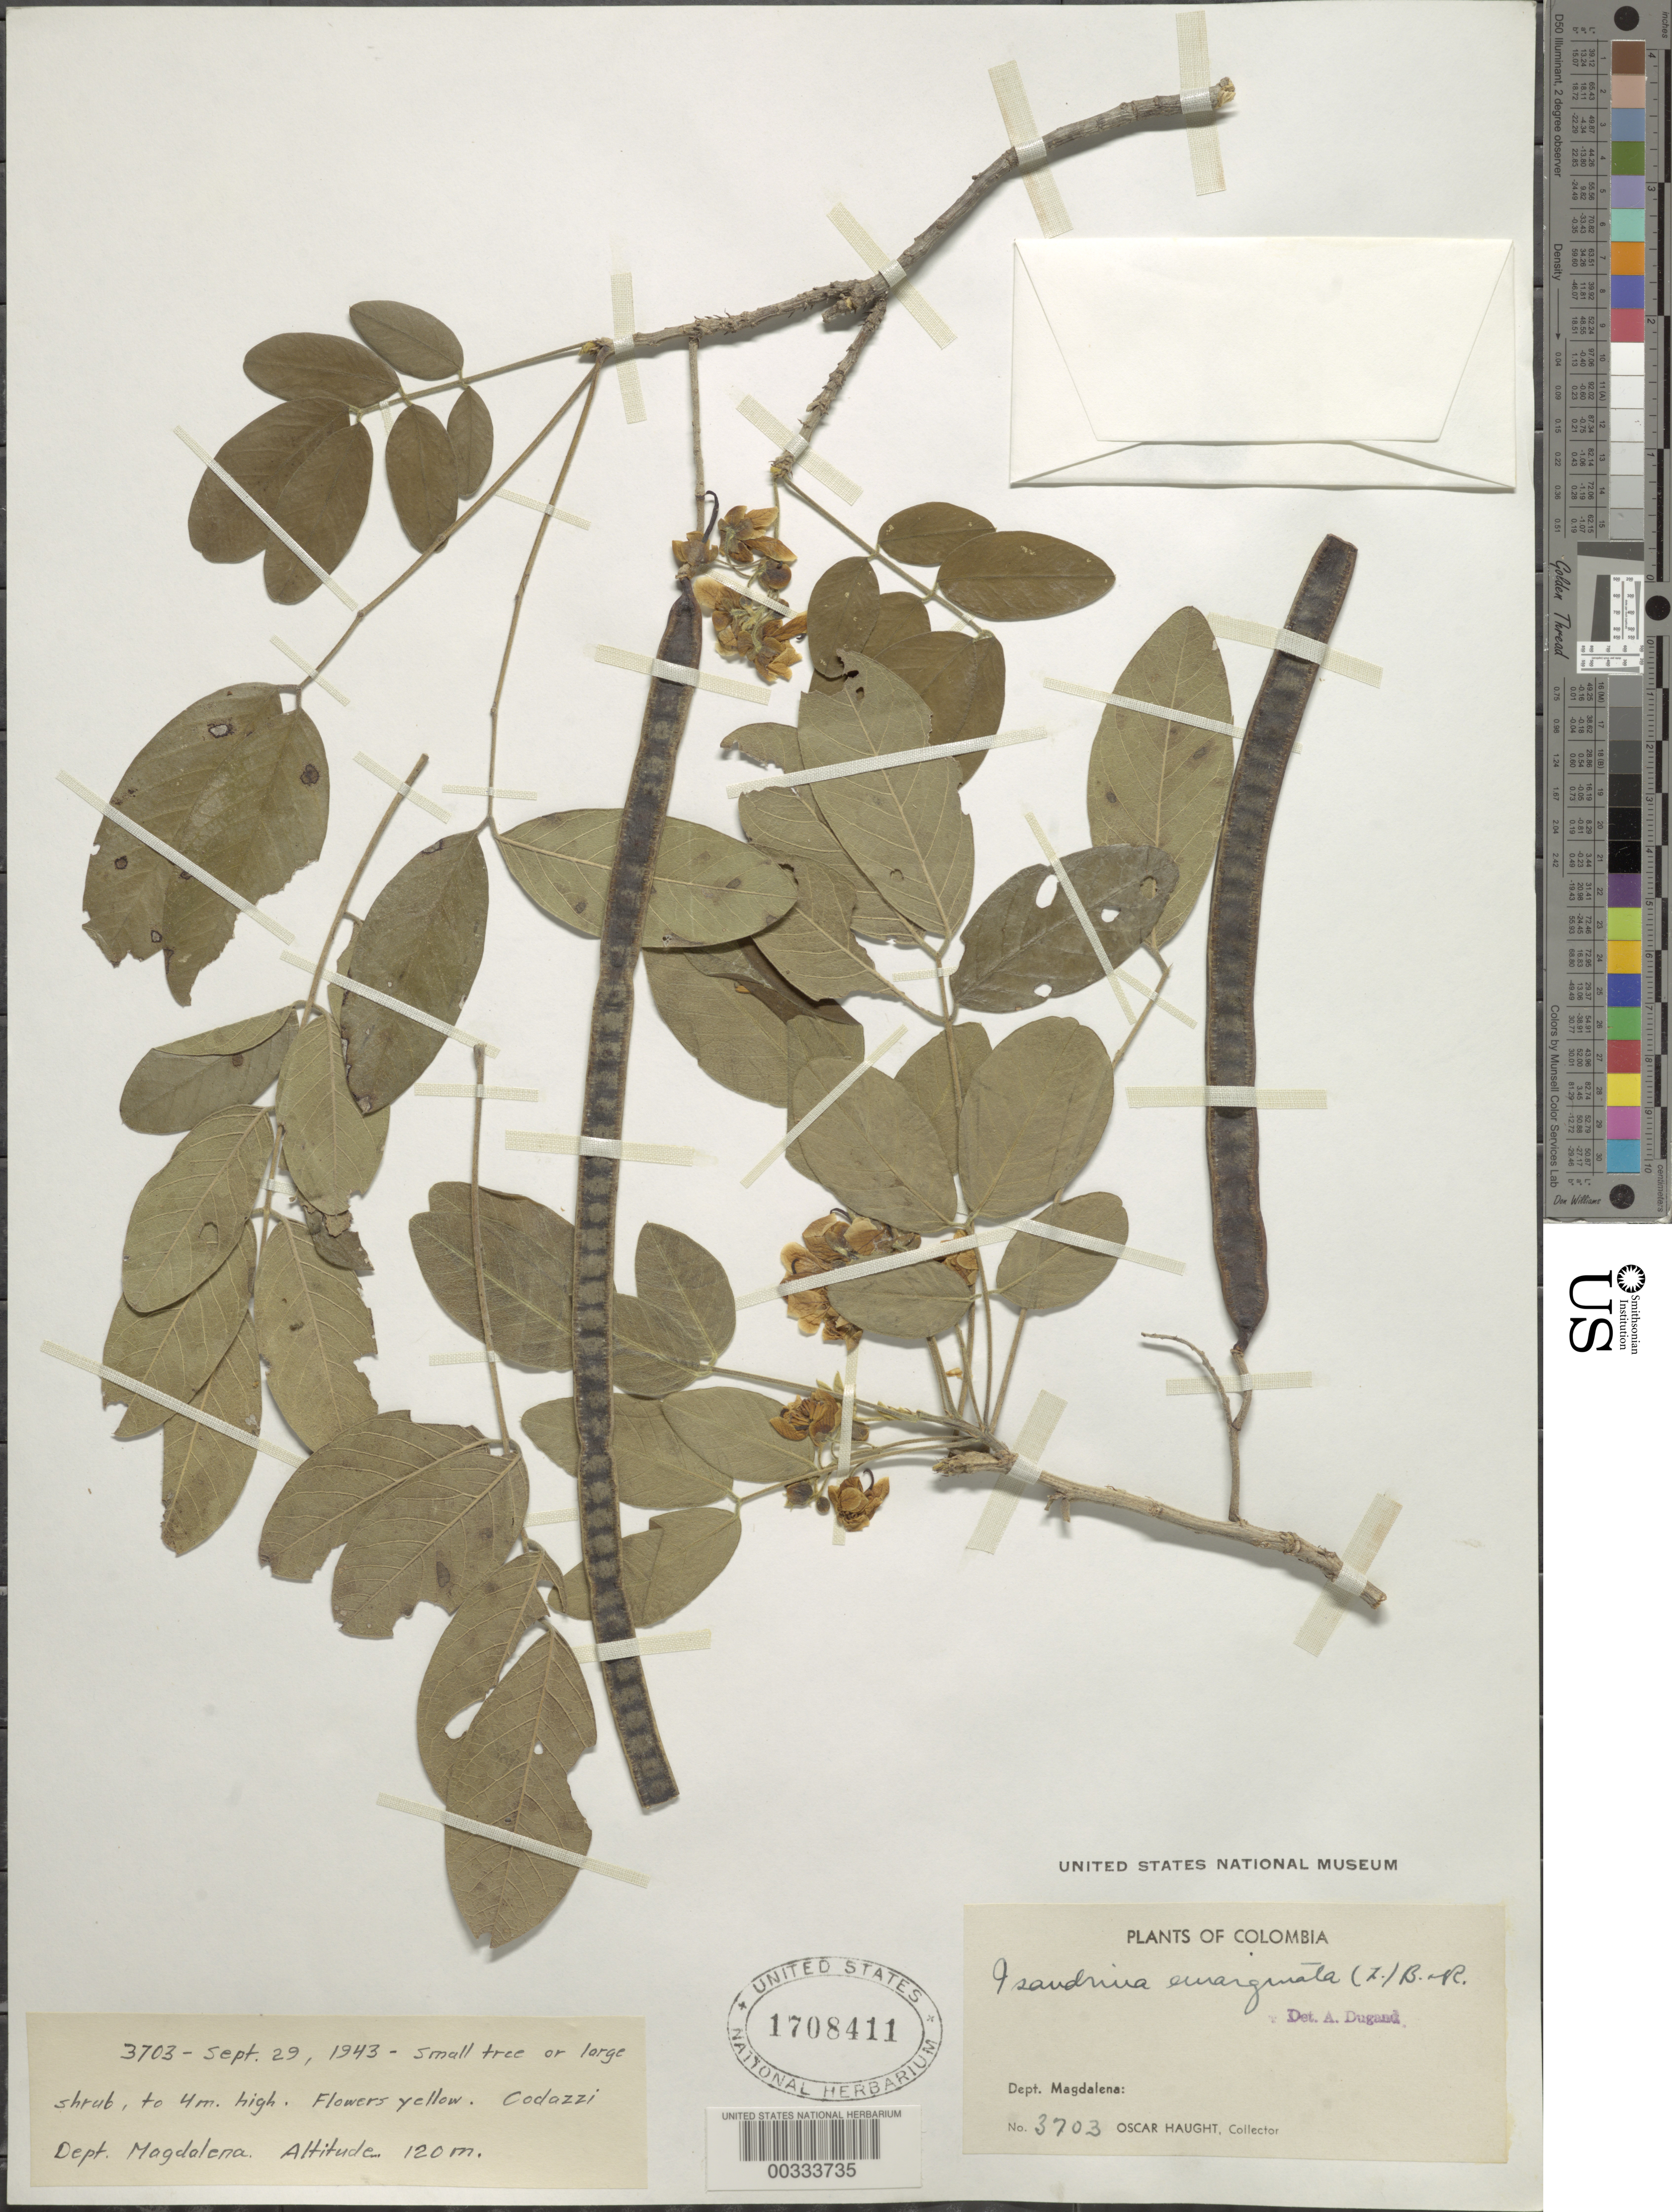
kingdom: Plantae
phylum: Tracheophyta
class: Magnoliopsida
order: Fabales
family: Fabaceae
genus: Senna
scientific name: Senna atomaria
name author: (L.) H.S. Irwin & Barneby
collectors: O. L. Haught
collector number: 3703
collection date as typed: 29 Sep 1943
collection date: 1943-09-29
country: Colombia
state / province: Magdalena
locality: Codazzi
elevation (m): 120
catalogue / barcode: US 1708411